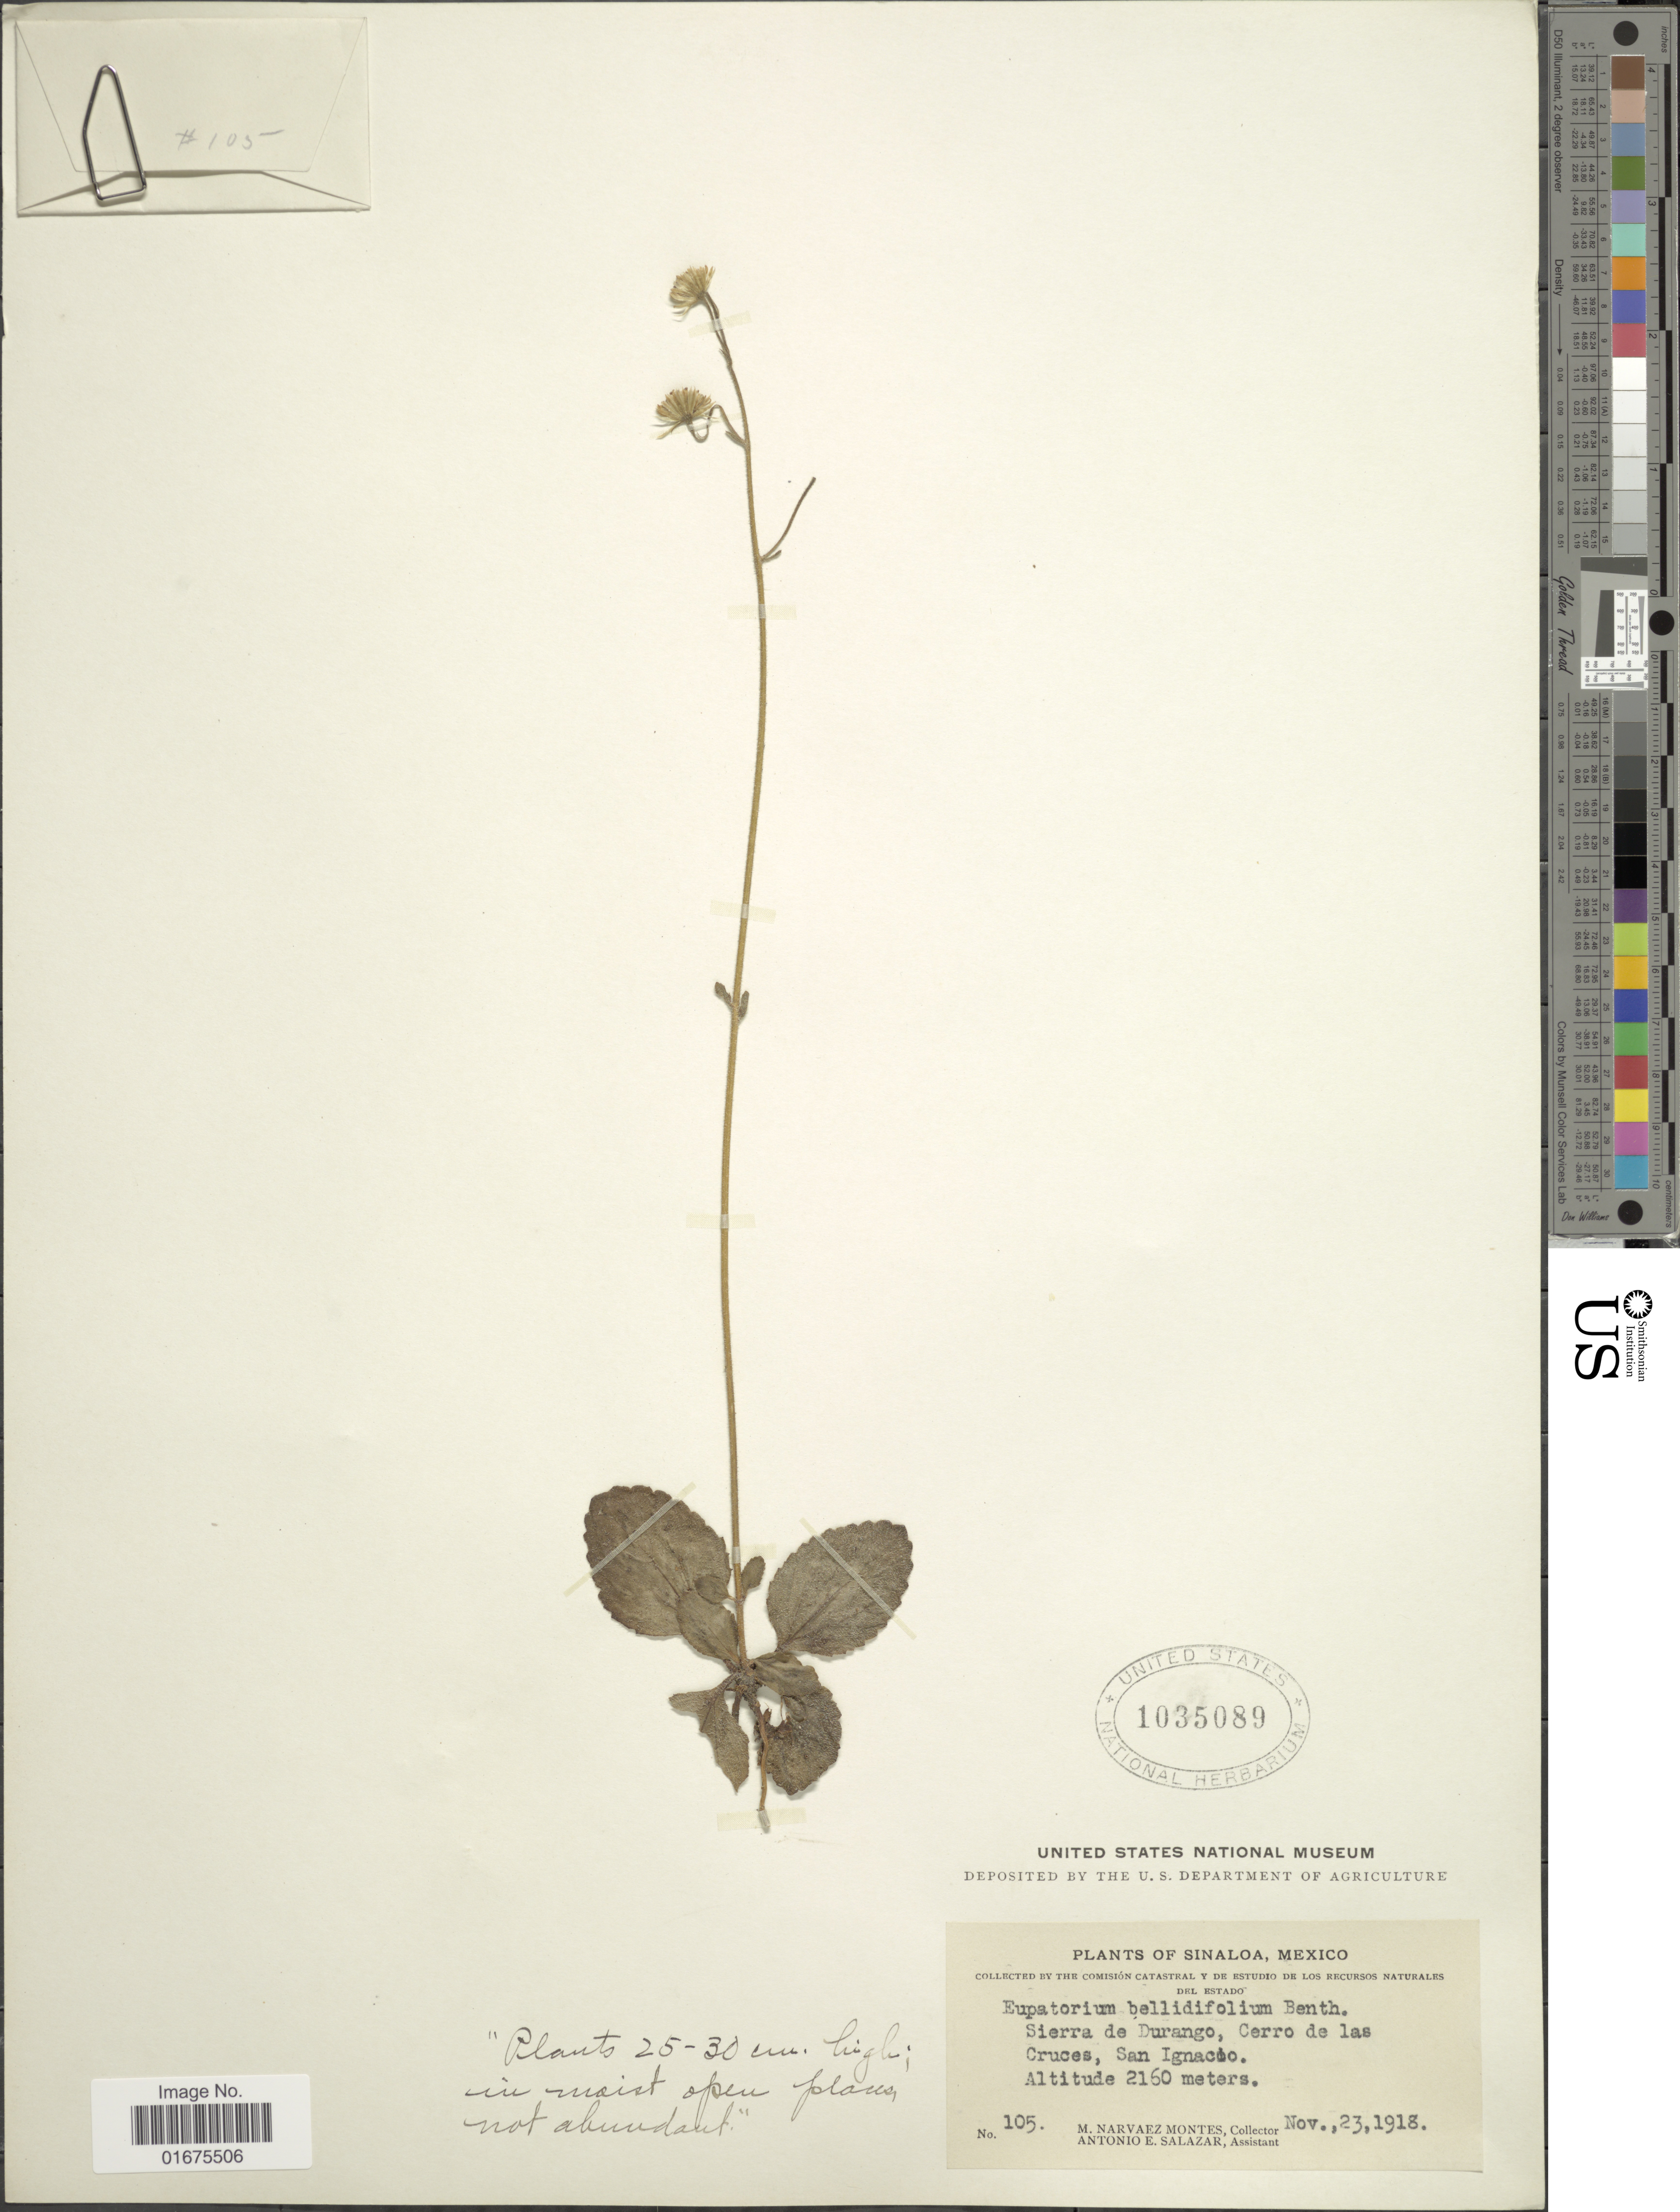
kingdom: Plantae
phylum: Tracheophyta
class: Magnoliopsida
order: Asterales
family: Asteraceae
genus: Ageratina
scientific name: Ageratina bellidifolia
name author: (Benth.) R.M. King & H. Rob.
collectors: M. Narvaez-Montes & A. E. Salazar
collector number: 105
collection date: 1918-11-23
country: Mexico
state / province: Sinaloa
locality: Sierra de Durango, Cerro de las Cruces, San Ignacio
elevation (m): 2160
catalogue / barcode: US 1035089